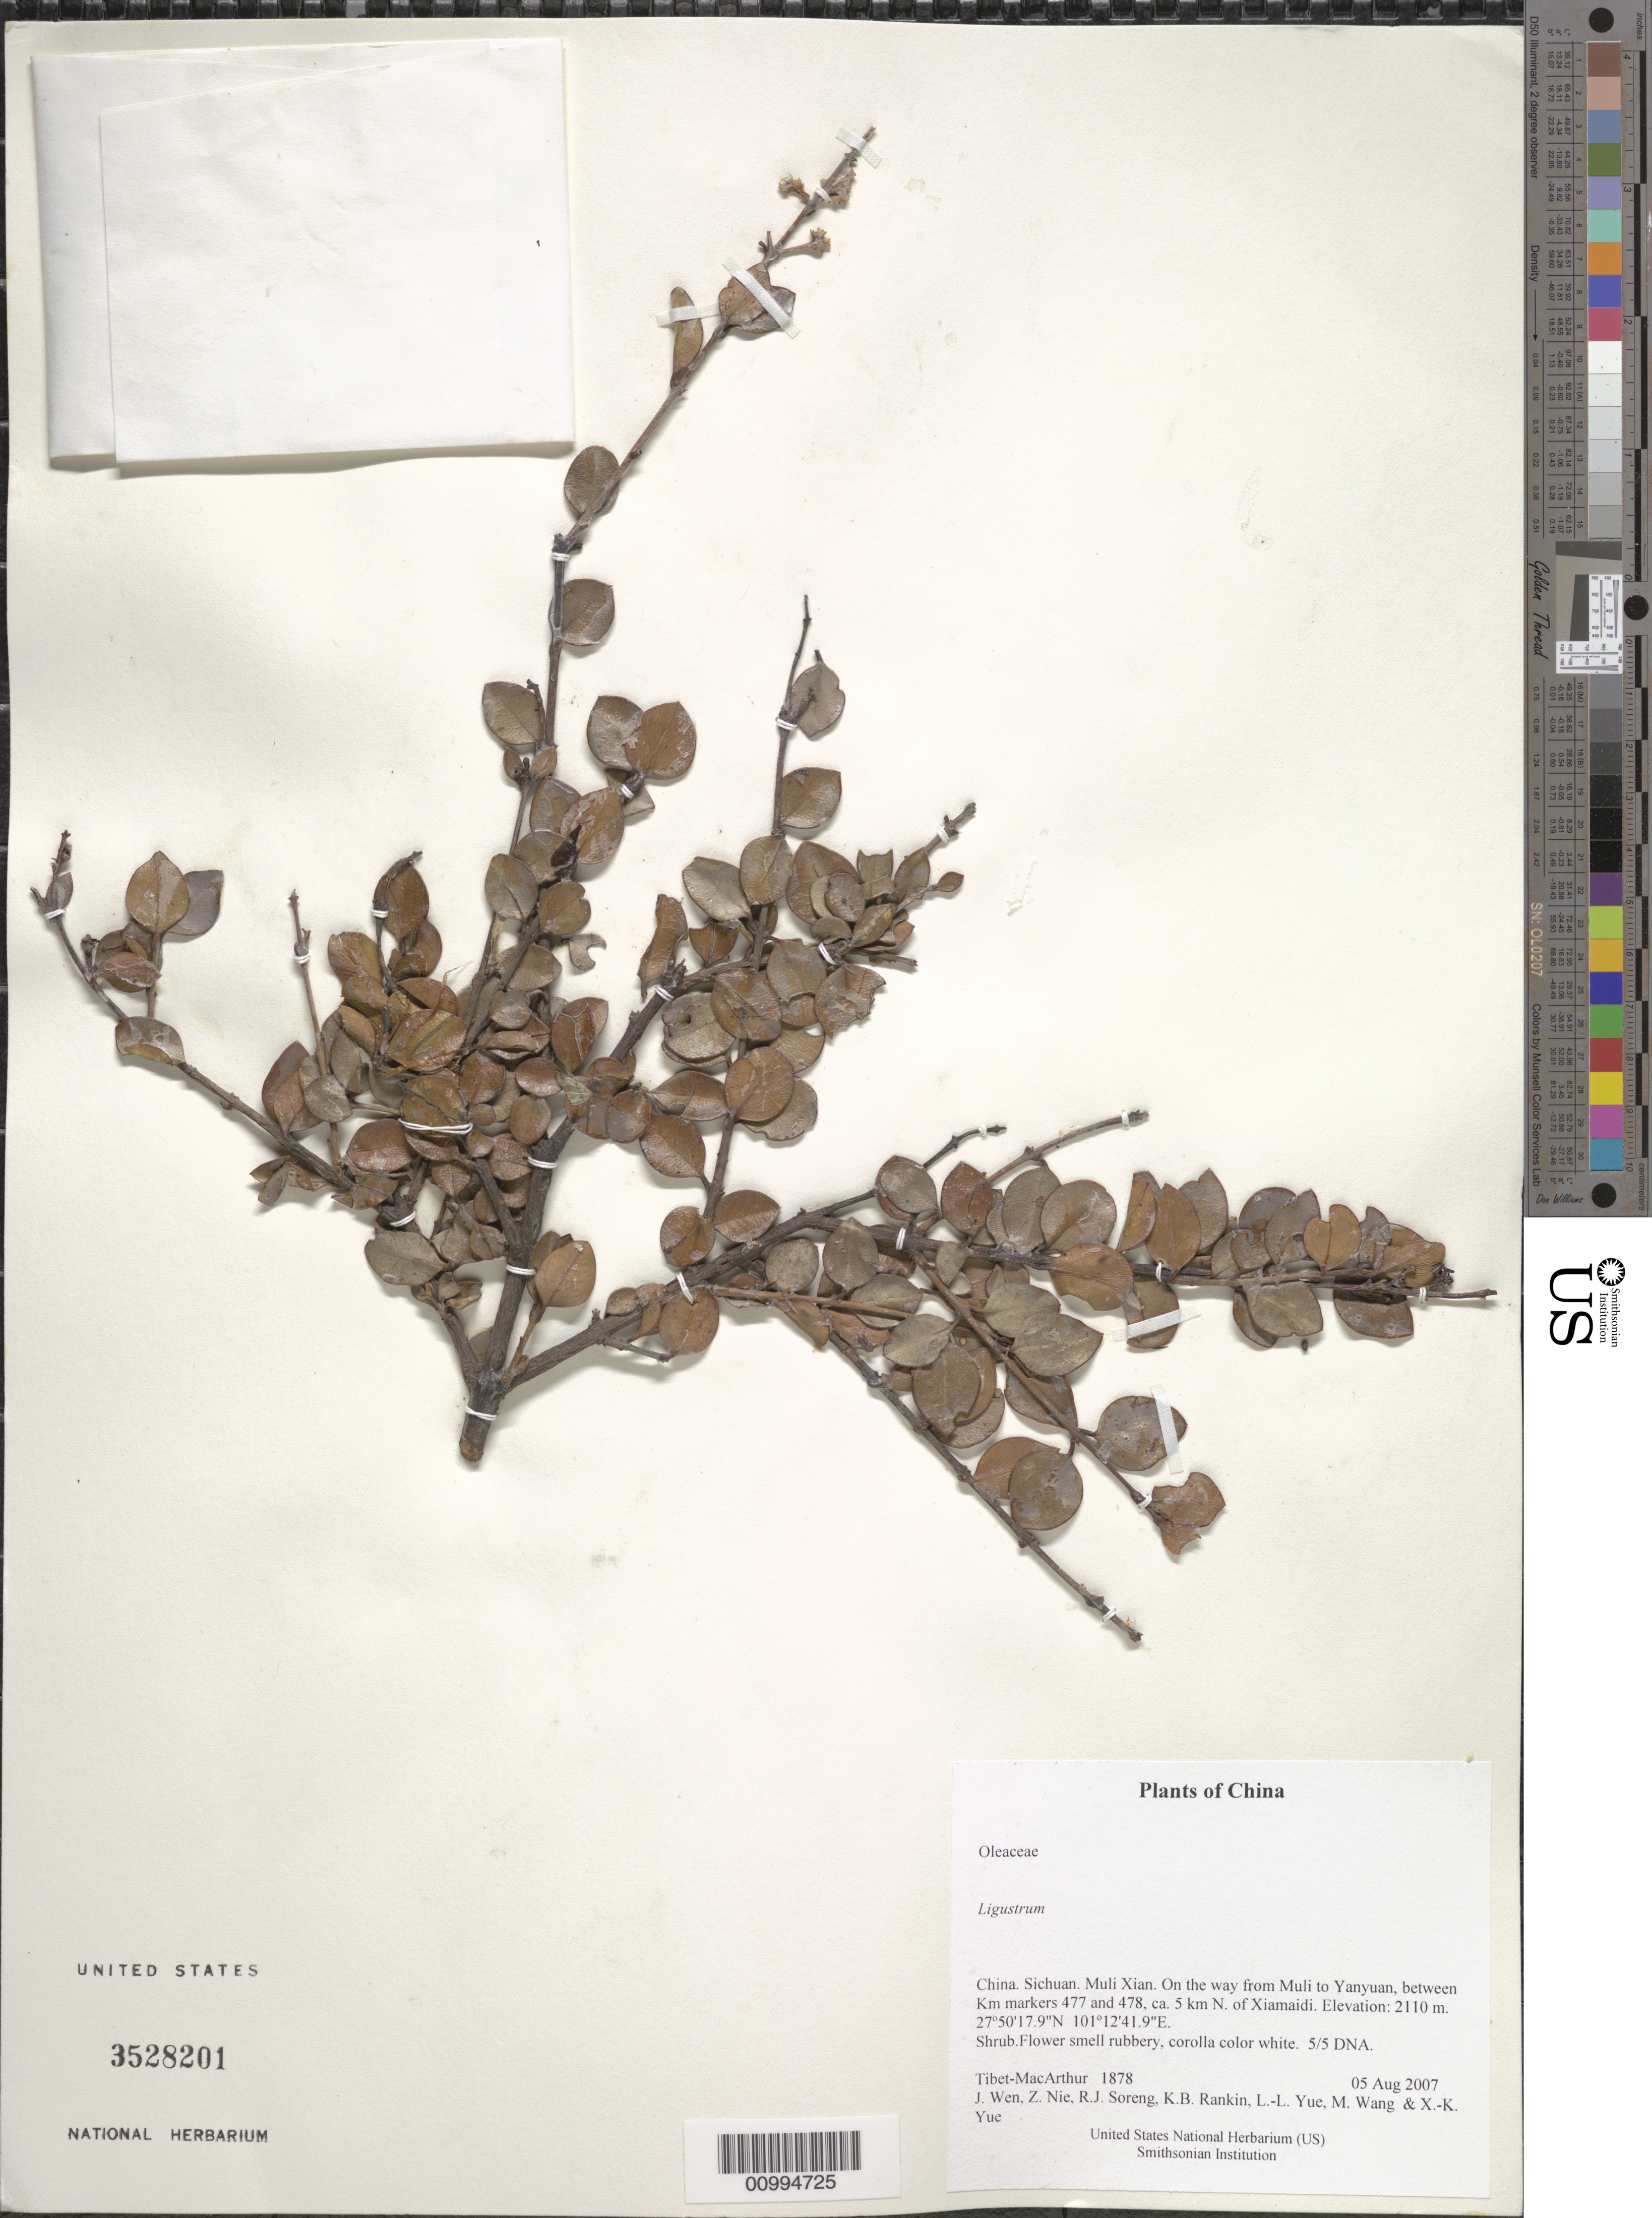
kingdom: Plantae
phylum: Tracheophyta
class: Magnoliopsida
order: Lamiales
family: Oleaceae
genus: Ligustrum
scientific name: Ligustrum sp.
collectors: Tibet-MacArthur, J. Wen, Z. Nie, R. J. Soreng, K. Rankin, L. Yue, M. Wang & X. Yue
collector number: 1878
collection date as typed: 05 Aug 2007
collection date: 2007-08-05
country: China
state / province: Sichuan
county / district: Muli Xian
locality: On the way from Muli to Yanyuan, between Km markers 477 and 478, ca. 5 km N. of Xiamaidi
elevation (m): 2110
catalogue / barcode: US 3528201